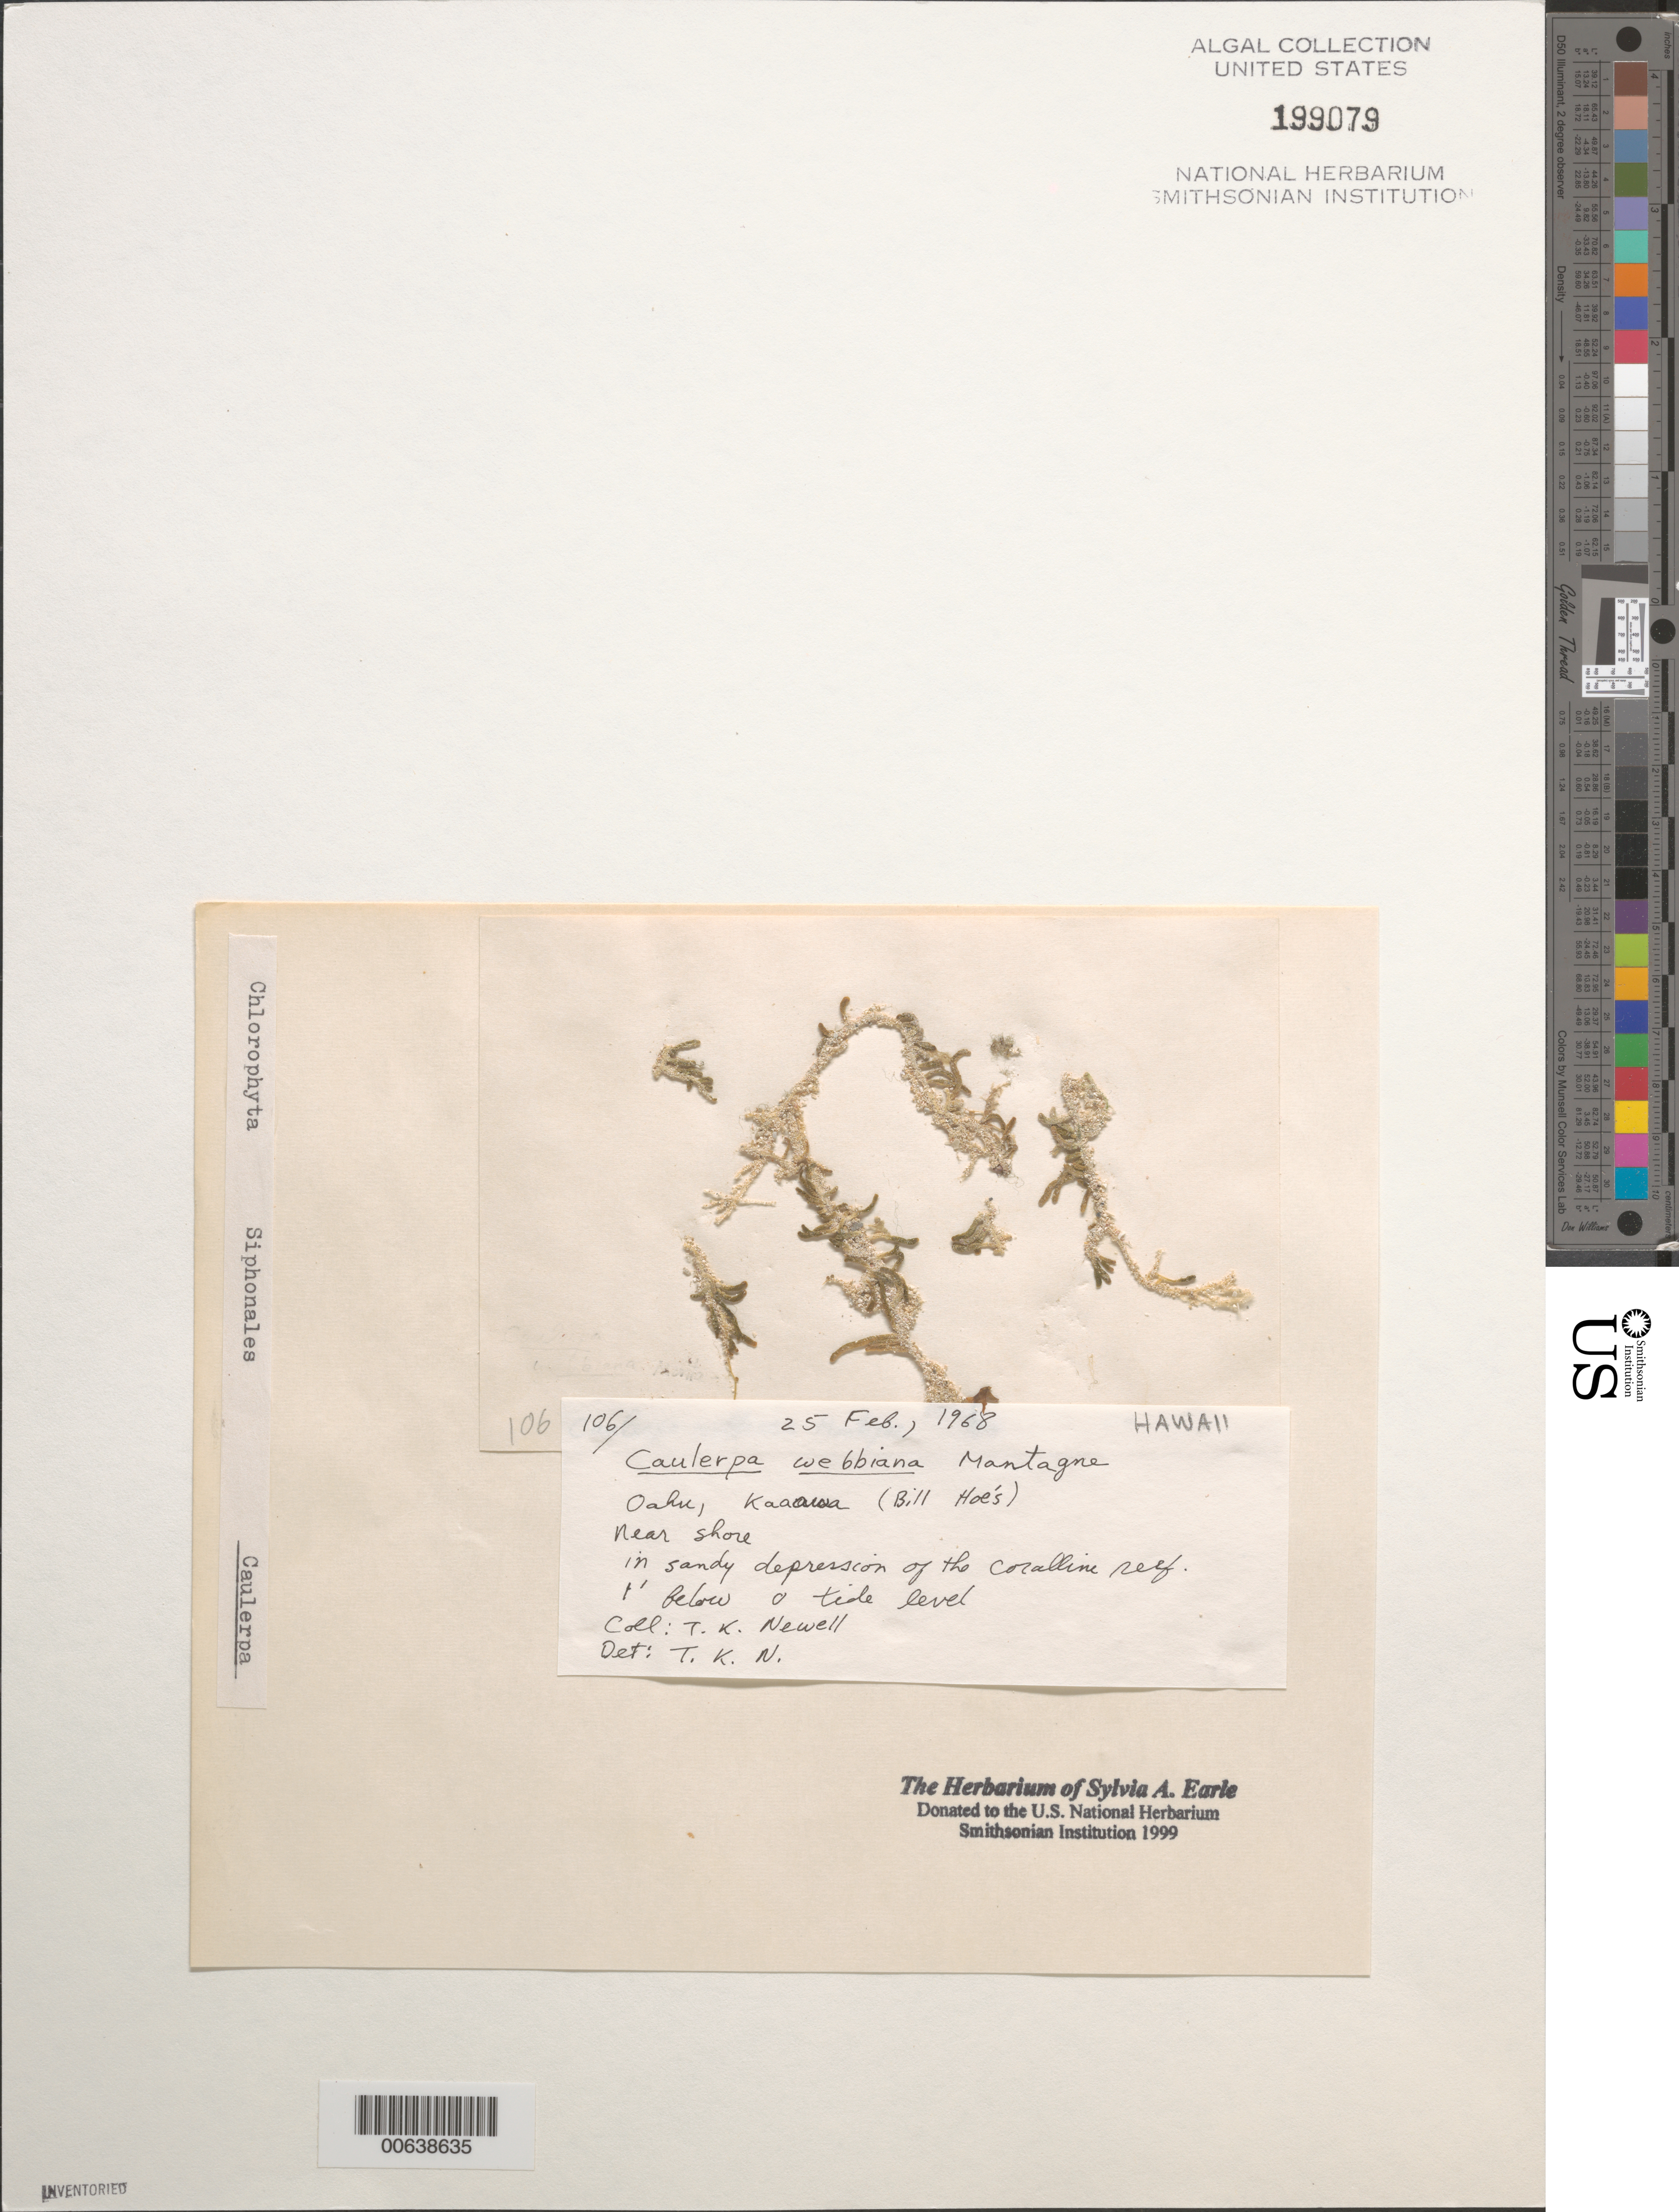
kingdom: Plantae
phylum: Chlorophyta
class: Ulvophyceae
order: Bryopsidales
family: Caulerpaceae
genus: Caulerpa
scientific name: Caulerpa webbiana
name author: Mont.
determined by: Newell, Thomas K.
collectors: T. K. Newell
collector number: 106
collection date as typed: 25 Feb 1968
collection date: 1968-02-25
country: United States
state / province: Hawaii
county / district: Honolulu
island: Oahu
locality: Kaaawa, Bill Hoe's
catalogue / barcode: US 199079